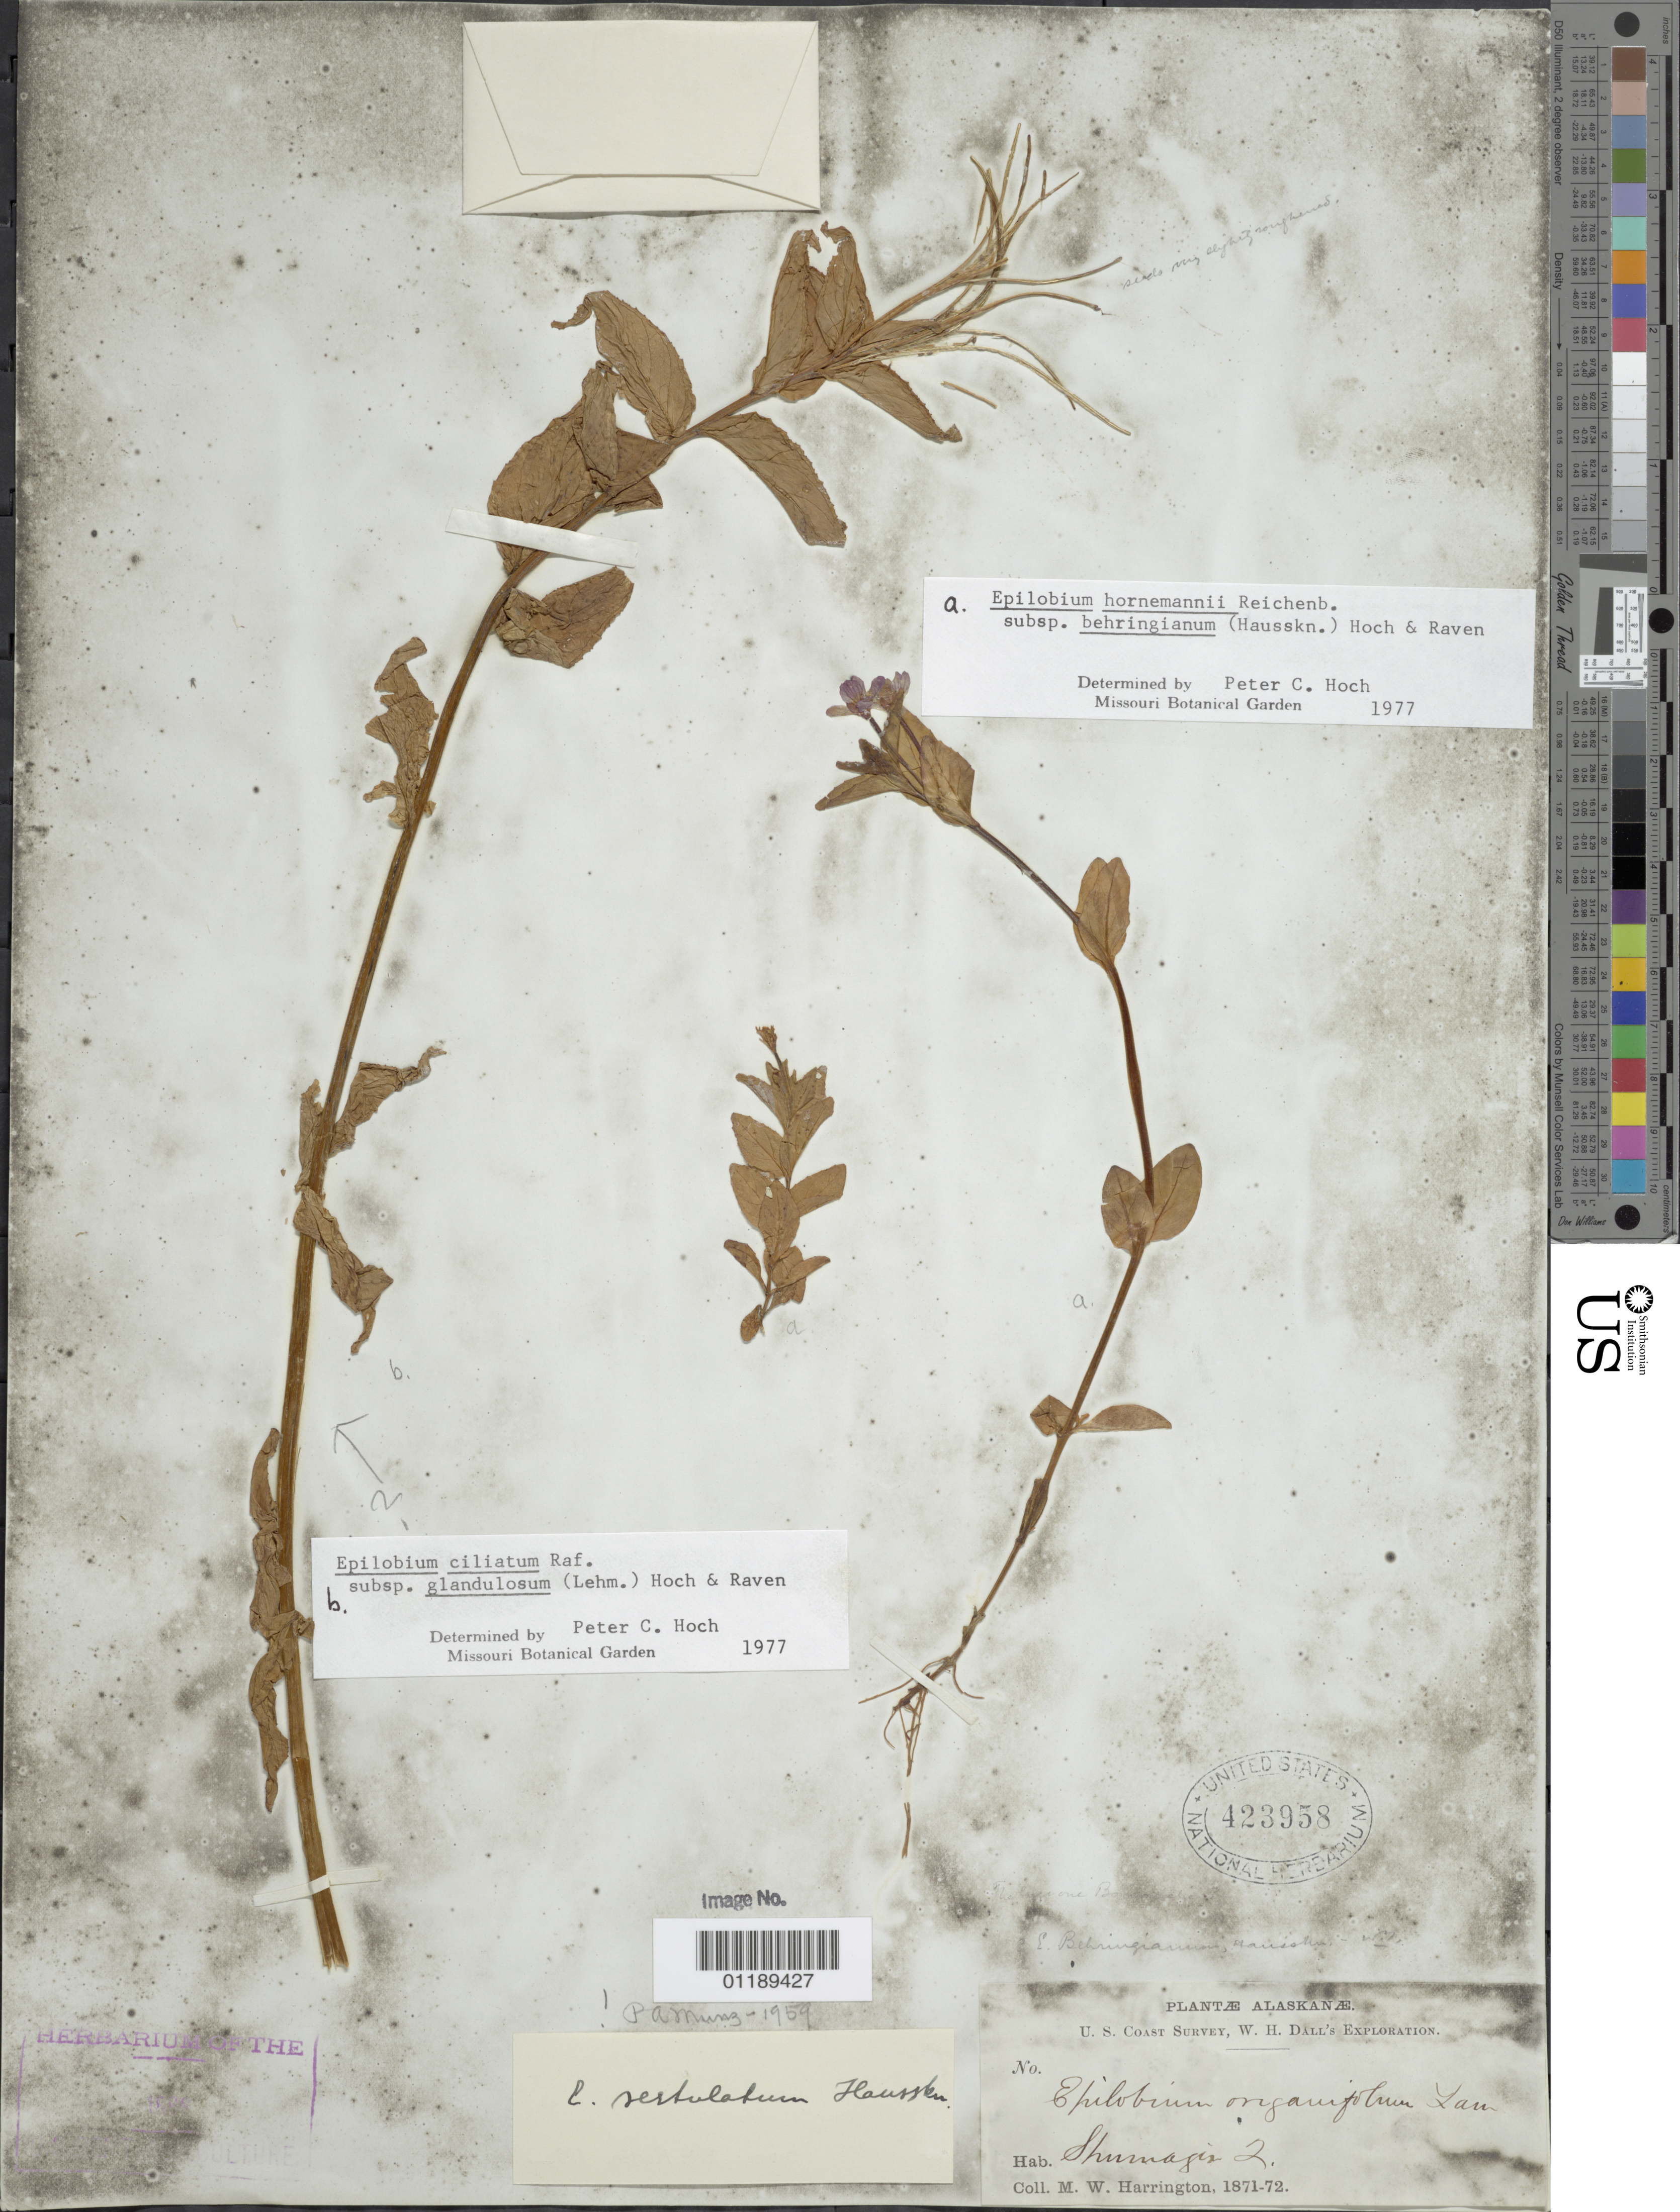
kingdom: Plantae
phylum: Tracheophyta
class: Magnoliopsida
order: Myrtales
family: Onagraceae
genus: Epilobium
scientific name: Epilobium ciliatum subsp. glandulosum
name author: (Lehm.) Hoch & P.H. Raven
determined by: Hoch, P. C.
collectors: M. W. Harrington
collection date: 1871/1872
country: United States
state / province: Alaska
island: Shumagin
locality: Shumagin I.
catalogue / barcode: US 423958